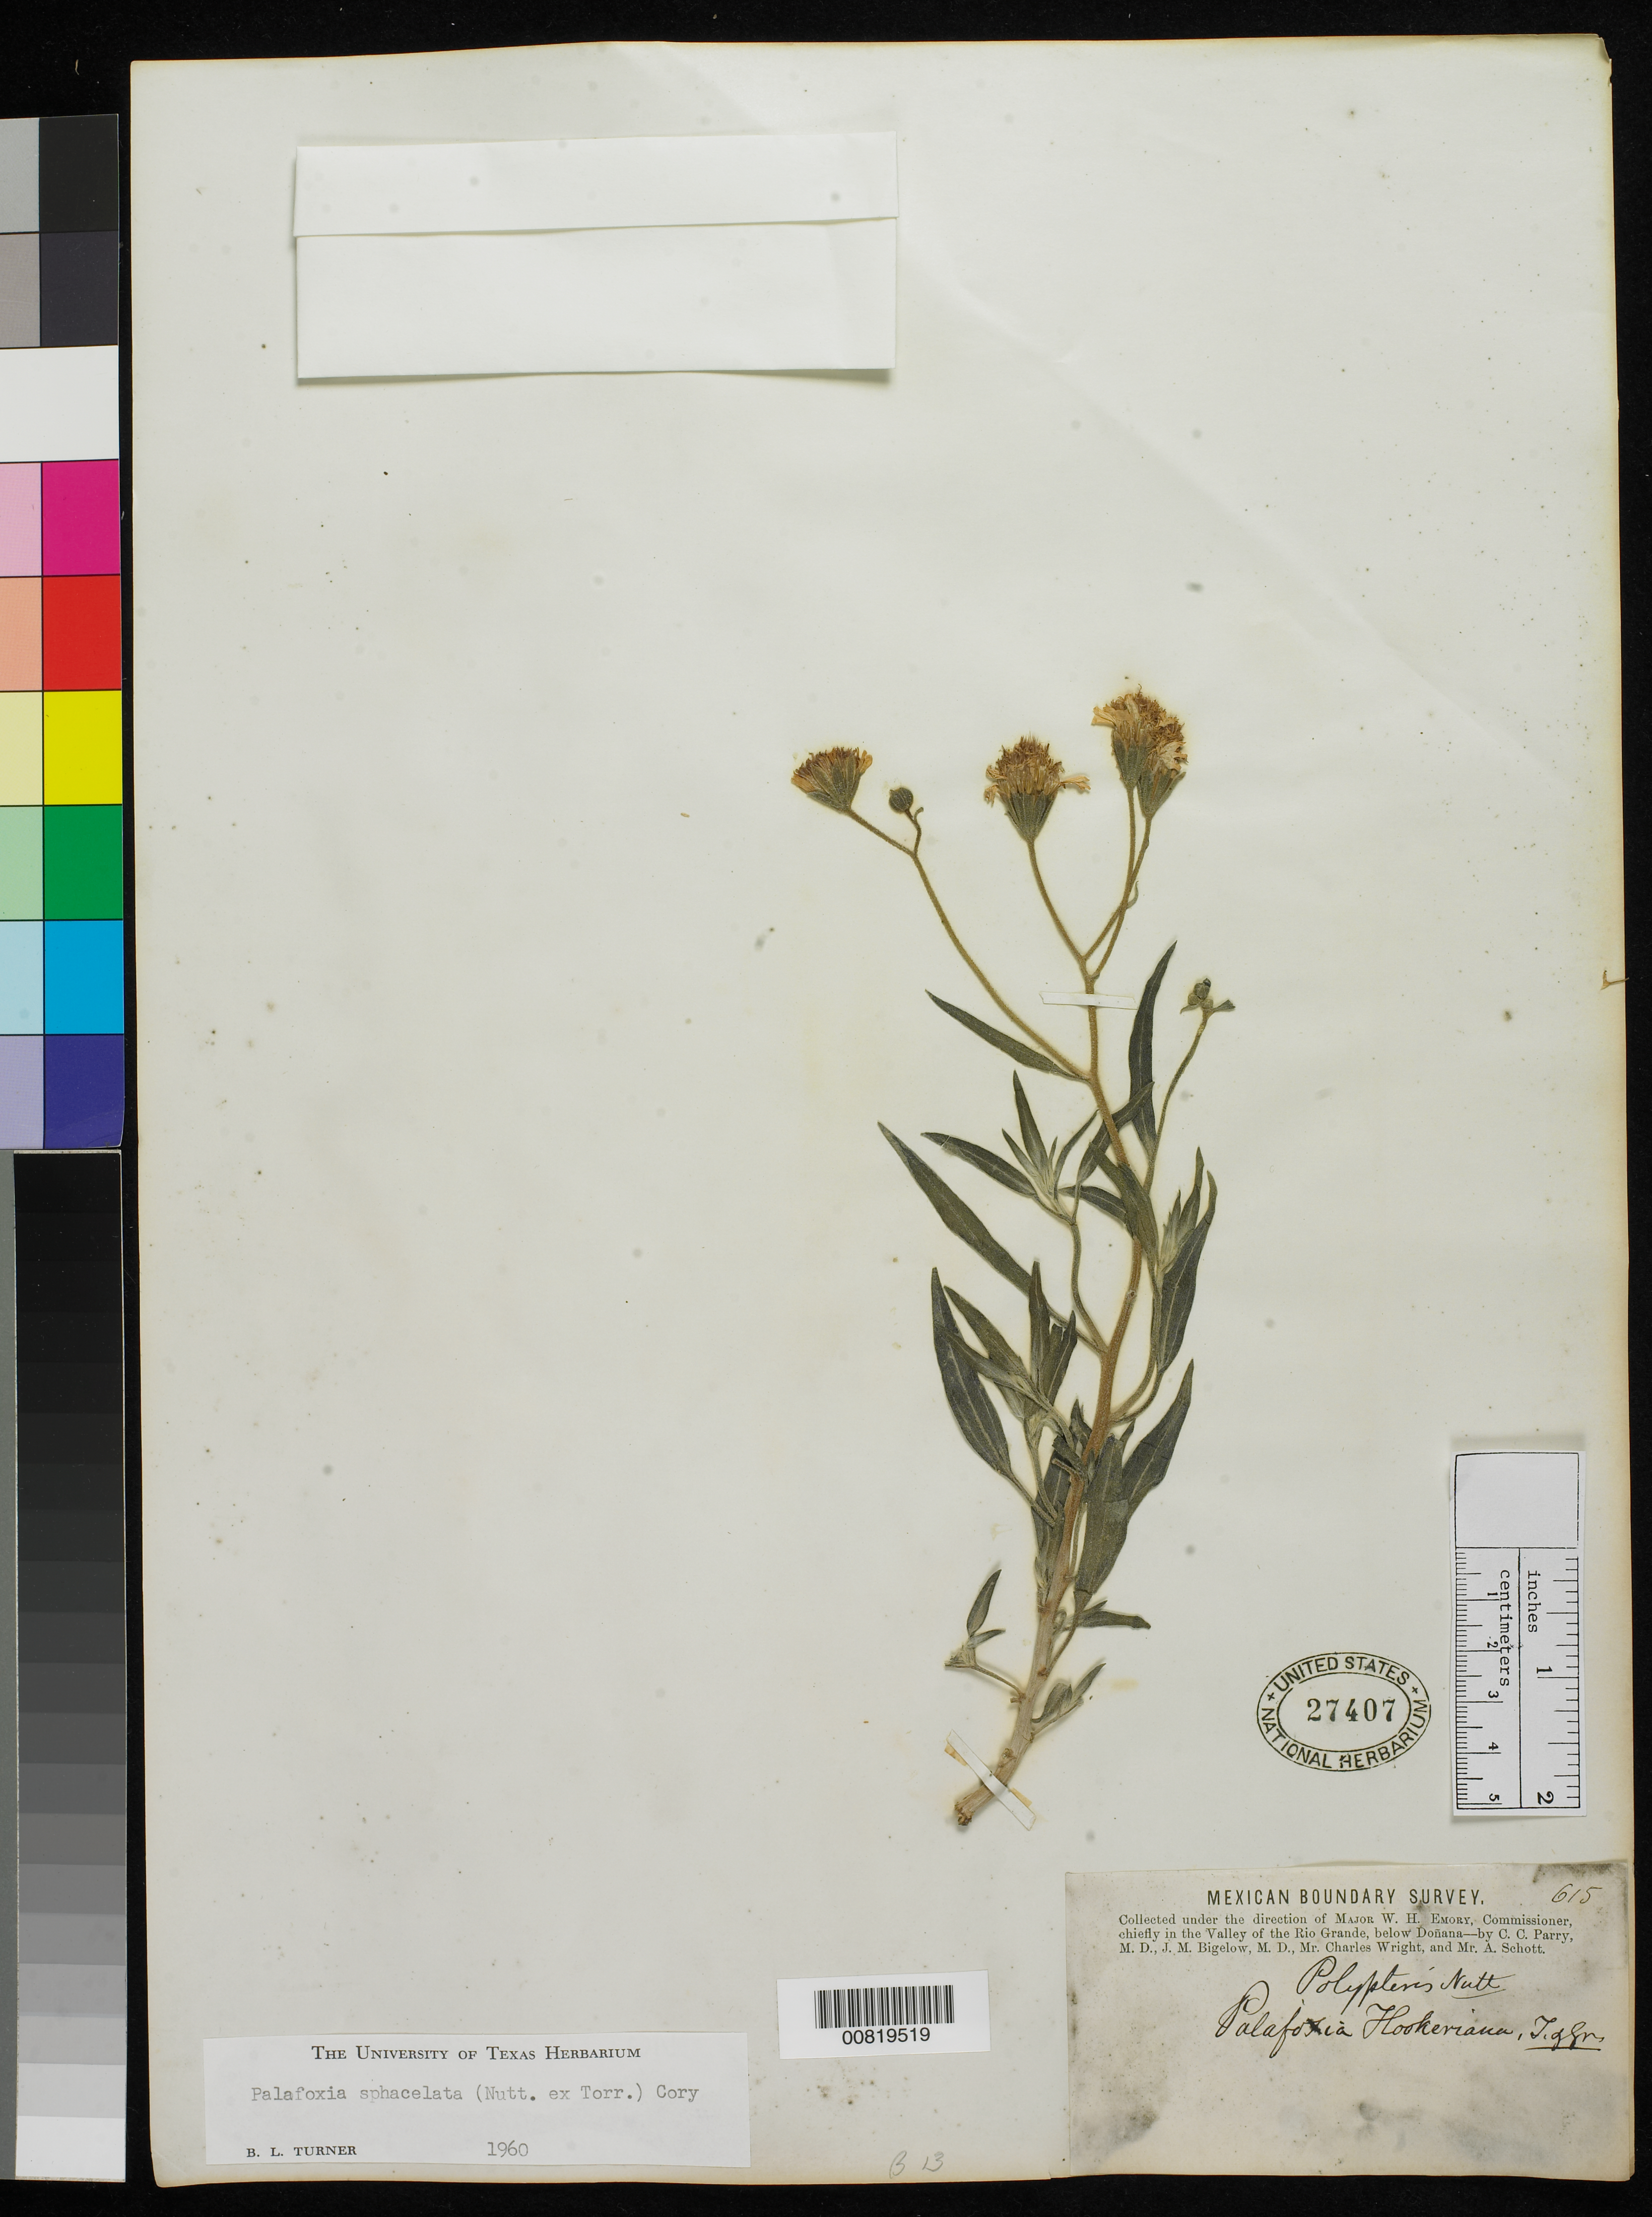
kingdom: Plantae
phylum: Tracheophyta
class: Magnoliopsida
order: Asterales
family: Asteraceae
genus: Palafoxia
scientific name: Palafoxia sphacelata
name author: (Nutt. ex Torr.) Cory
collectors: C. C. Parry, J. M. Bigelow, C. Wright & A. C. V. Schott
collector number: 615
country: United States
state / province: New Mexico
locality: Valley of the Rio Grande, below Doñana, New Mexico.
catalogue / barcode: US 27407